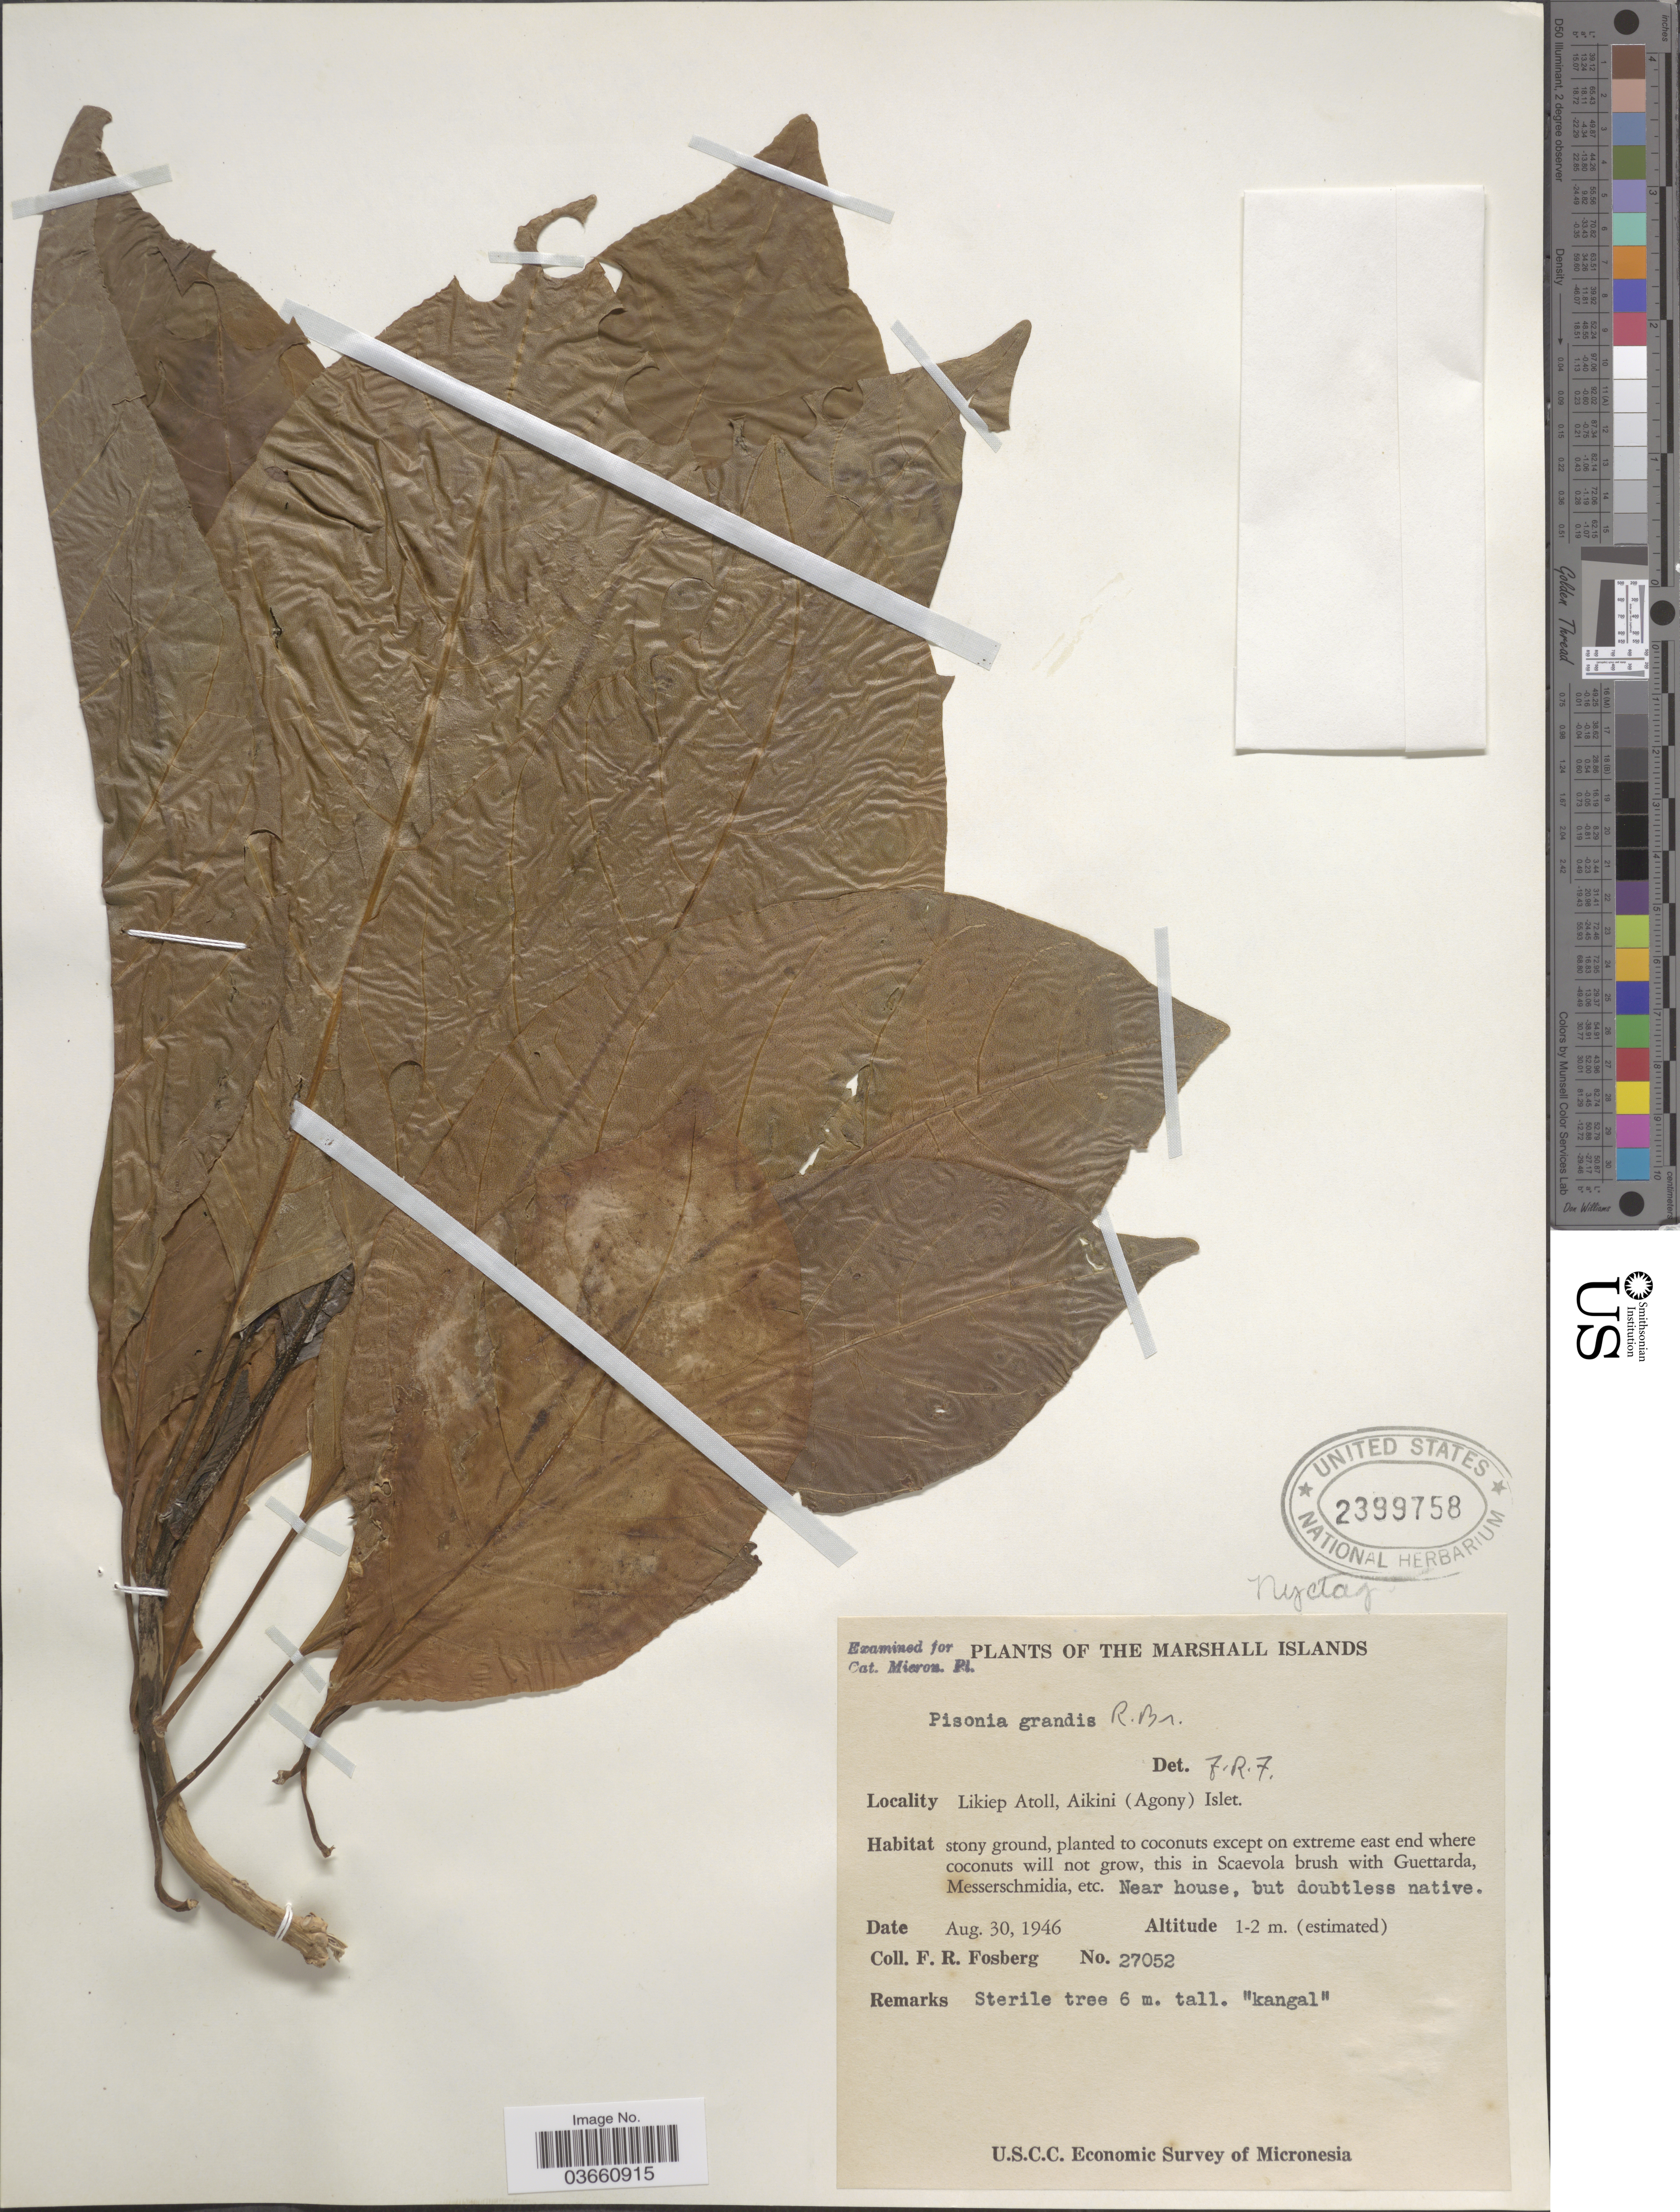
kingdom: Plantae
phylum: Tracheophyta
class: Magnoliopsida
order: Caryophyllales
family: Nyctaginaceae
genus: Pisonia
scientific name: Pisonia grandis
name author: R. Br.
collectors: F. R. Fosberg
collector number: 27052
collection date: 1946-08-30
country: Marshall Islands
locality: Likiep Atoll, Aikini (Agony) Islet. Near house.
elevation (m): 1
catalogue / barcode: US 2399758